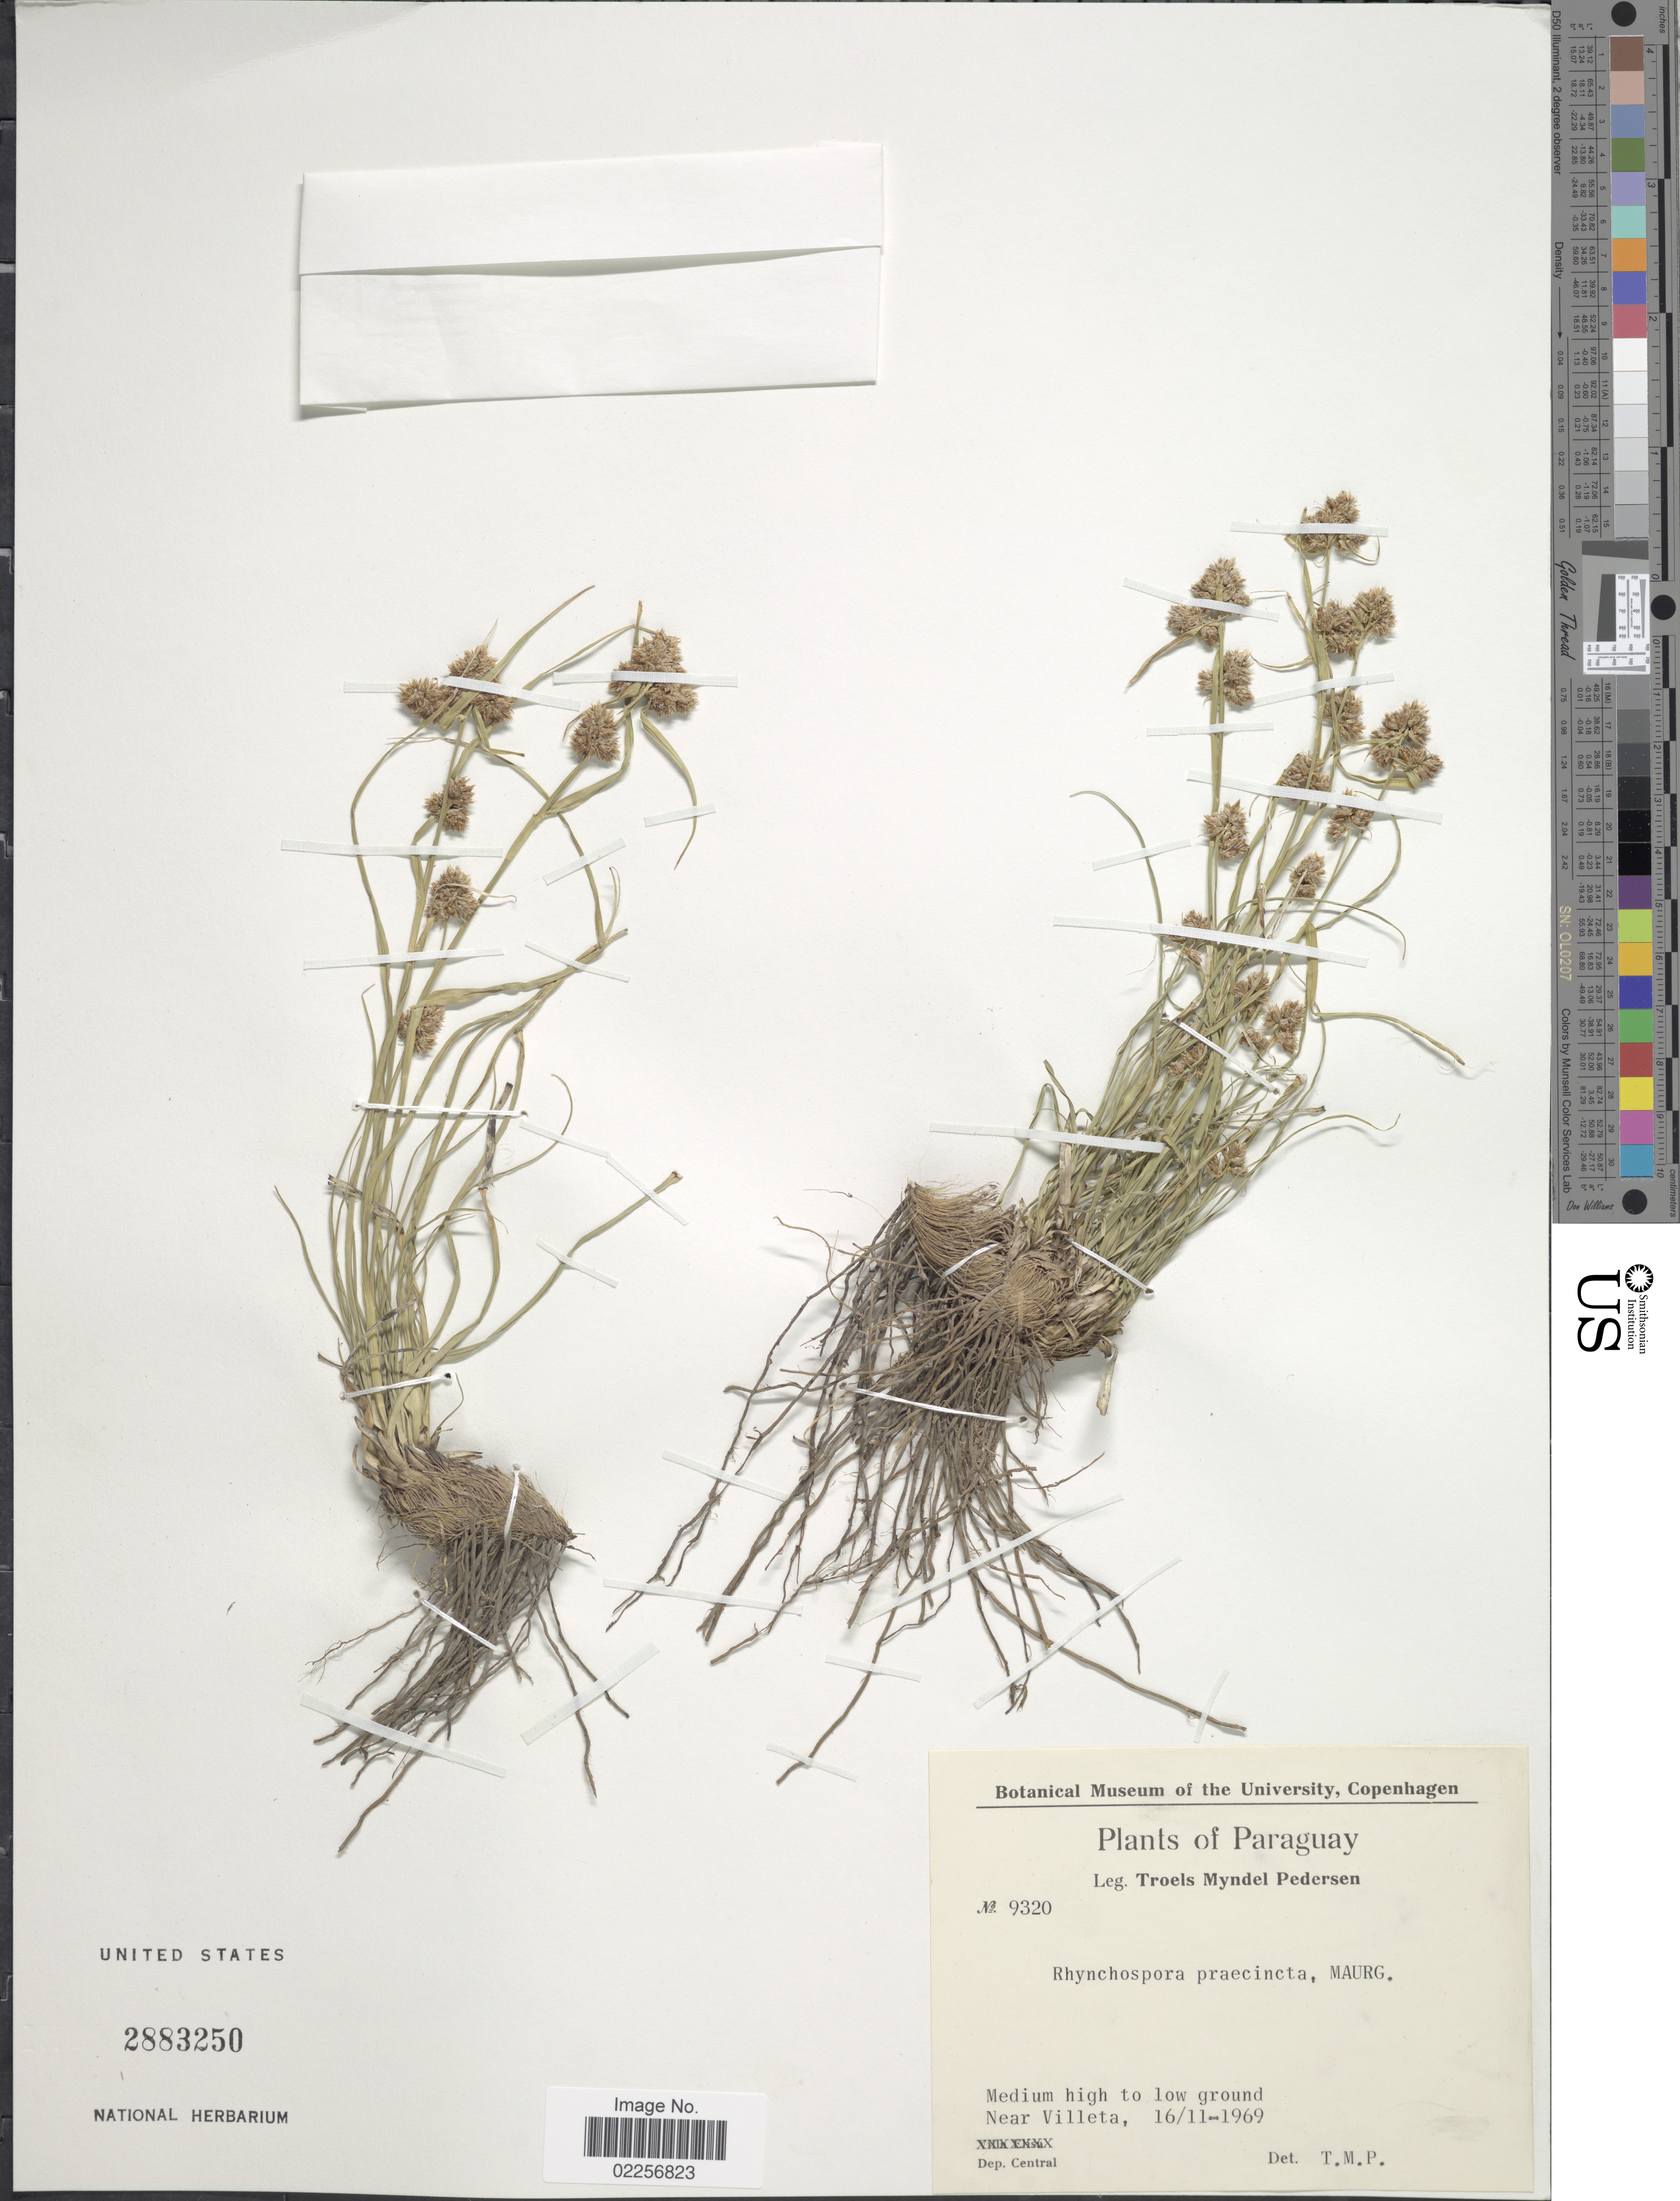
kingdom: Plantae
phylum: Tracheophyta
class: Liliopsida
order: Poales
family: Cyperaceae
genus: Rhynchospora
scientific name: Rhynchospora praecincta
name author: Maury ex Micheli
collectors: T. Pederson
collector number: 9320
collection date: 1969-11-16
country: Paraguay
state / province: Central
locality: Medium high to low ground. Near Villeta.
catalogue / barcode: US 2883250